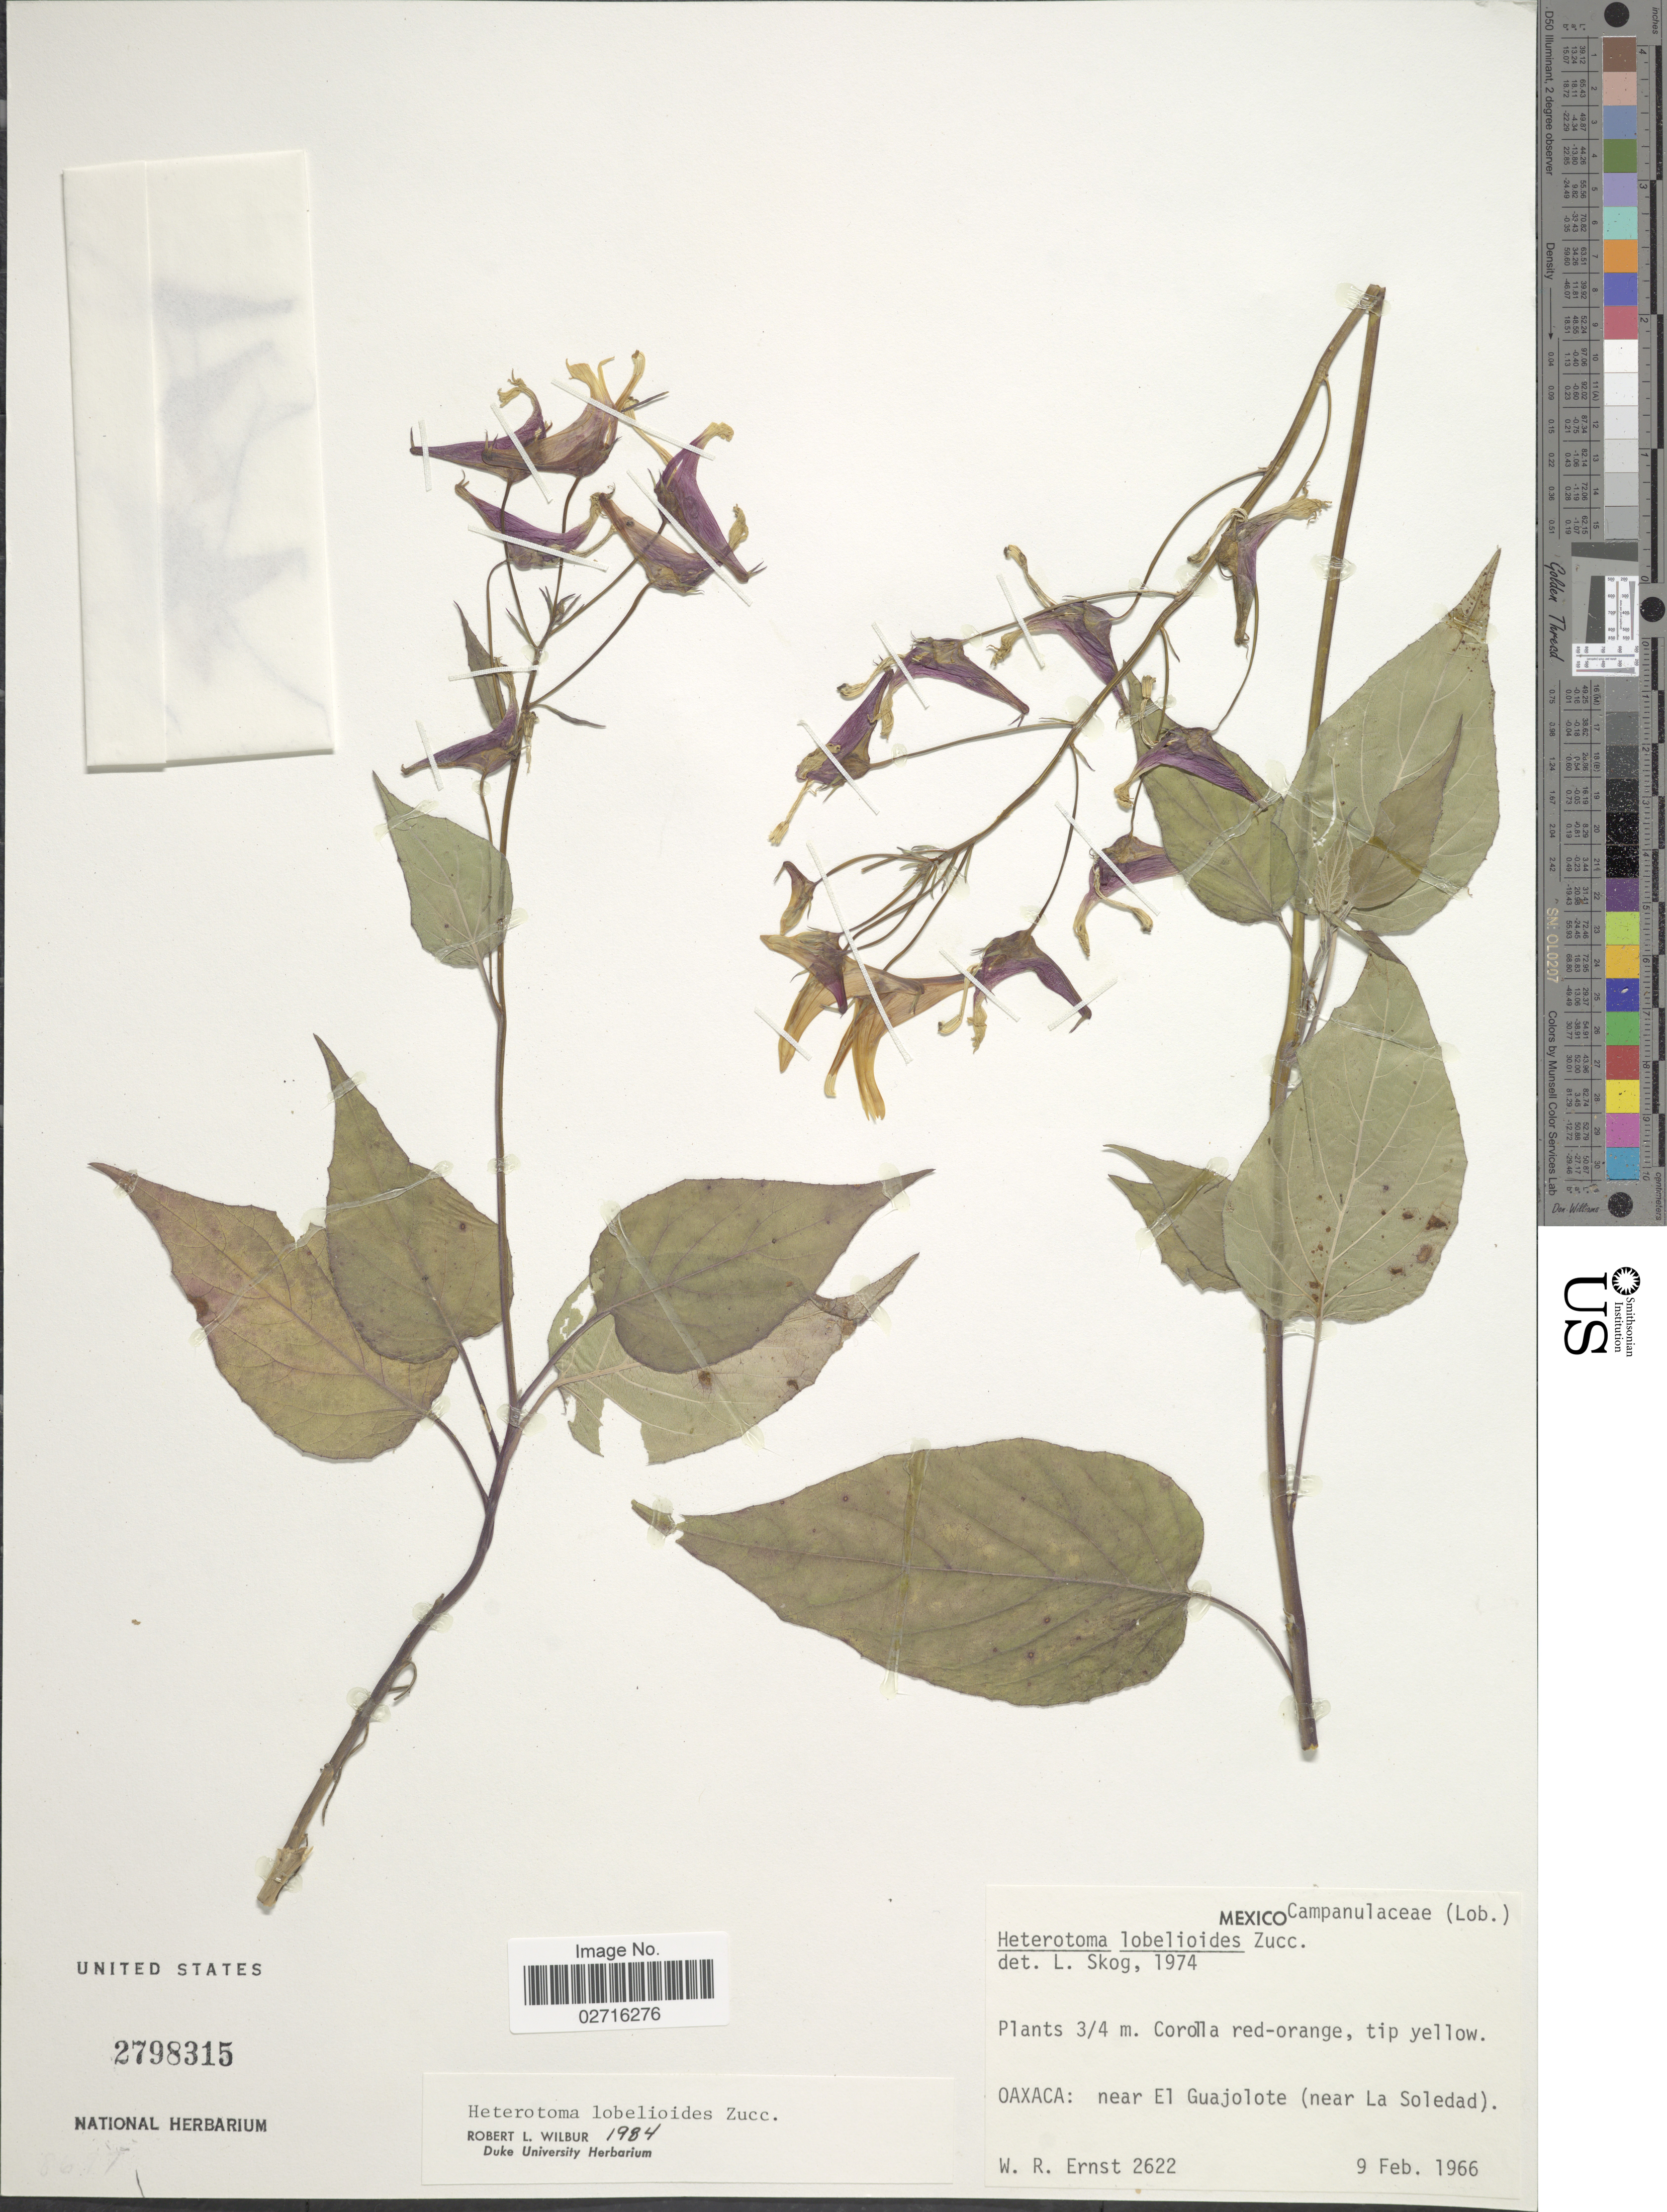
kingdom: Plantae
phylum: Tracheophyta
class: Magnoliopsida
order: Asterales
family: Campanulaceae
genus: Heterotoma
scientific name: Heterotoma lobelioides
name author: Zucc.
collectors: W. R. Ernst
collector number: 2622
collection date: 1966-02-09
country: Mexico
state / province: Oaxaca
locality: Near El Guajolote (near La Soledad)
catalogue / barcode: US 2798315